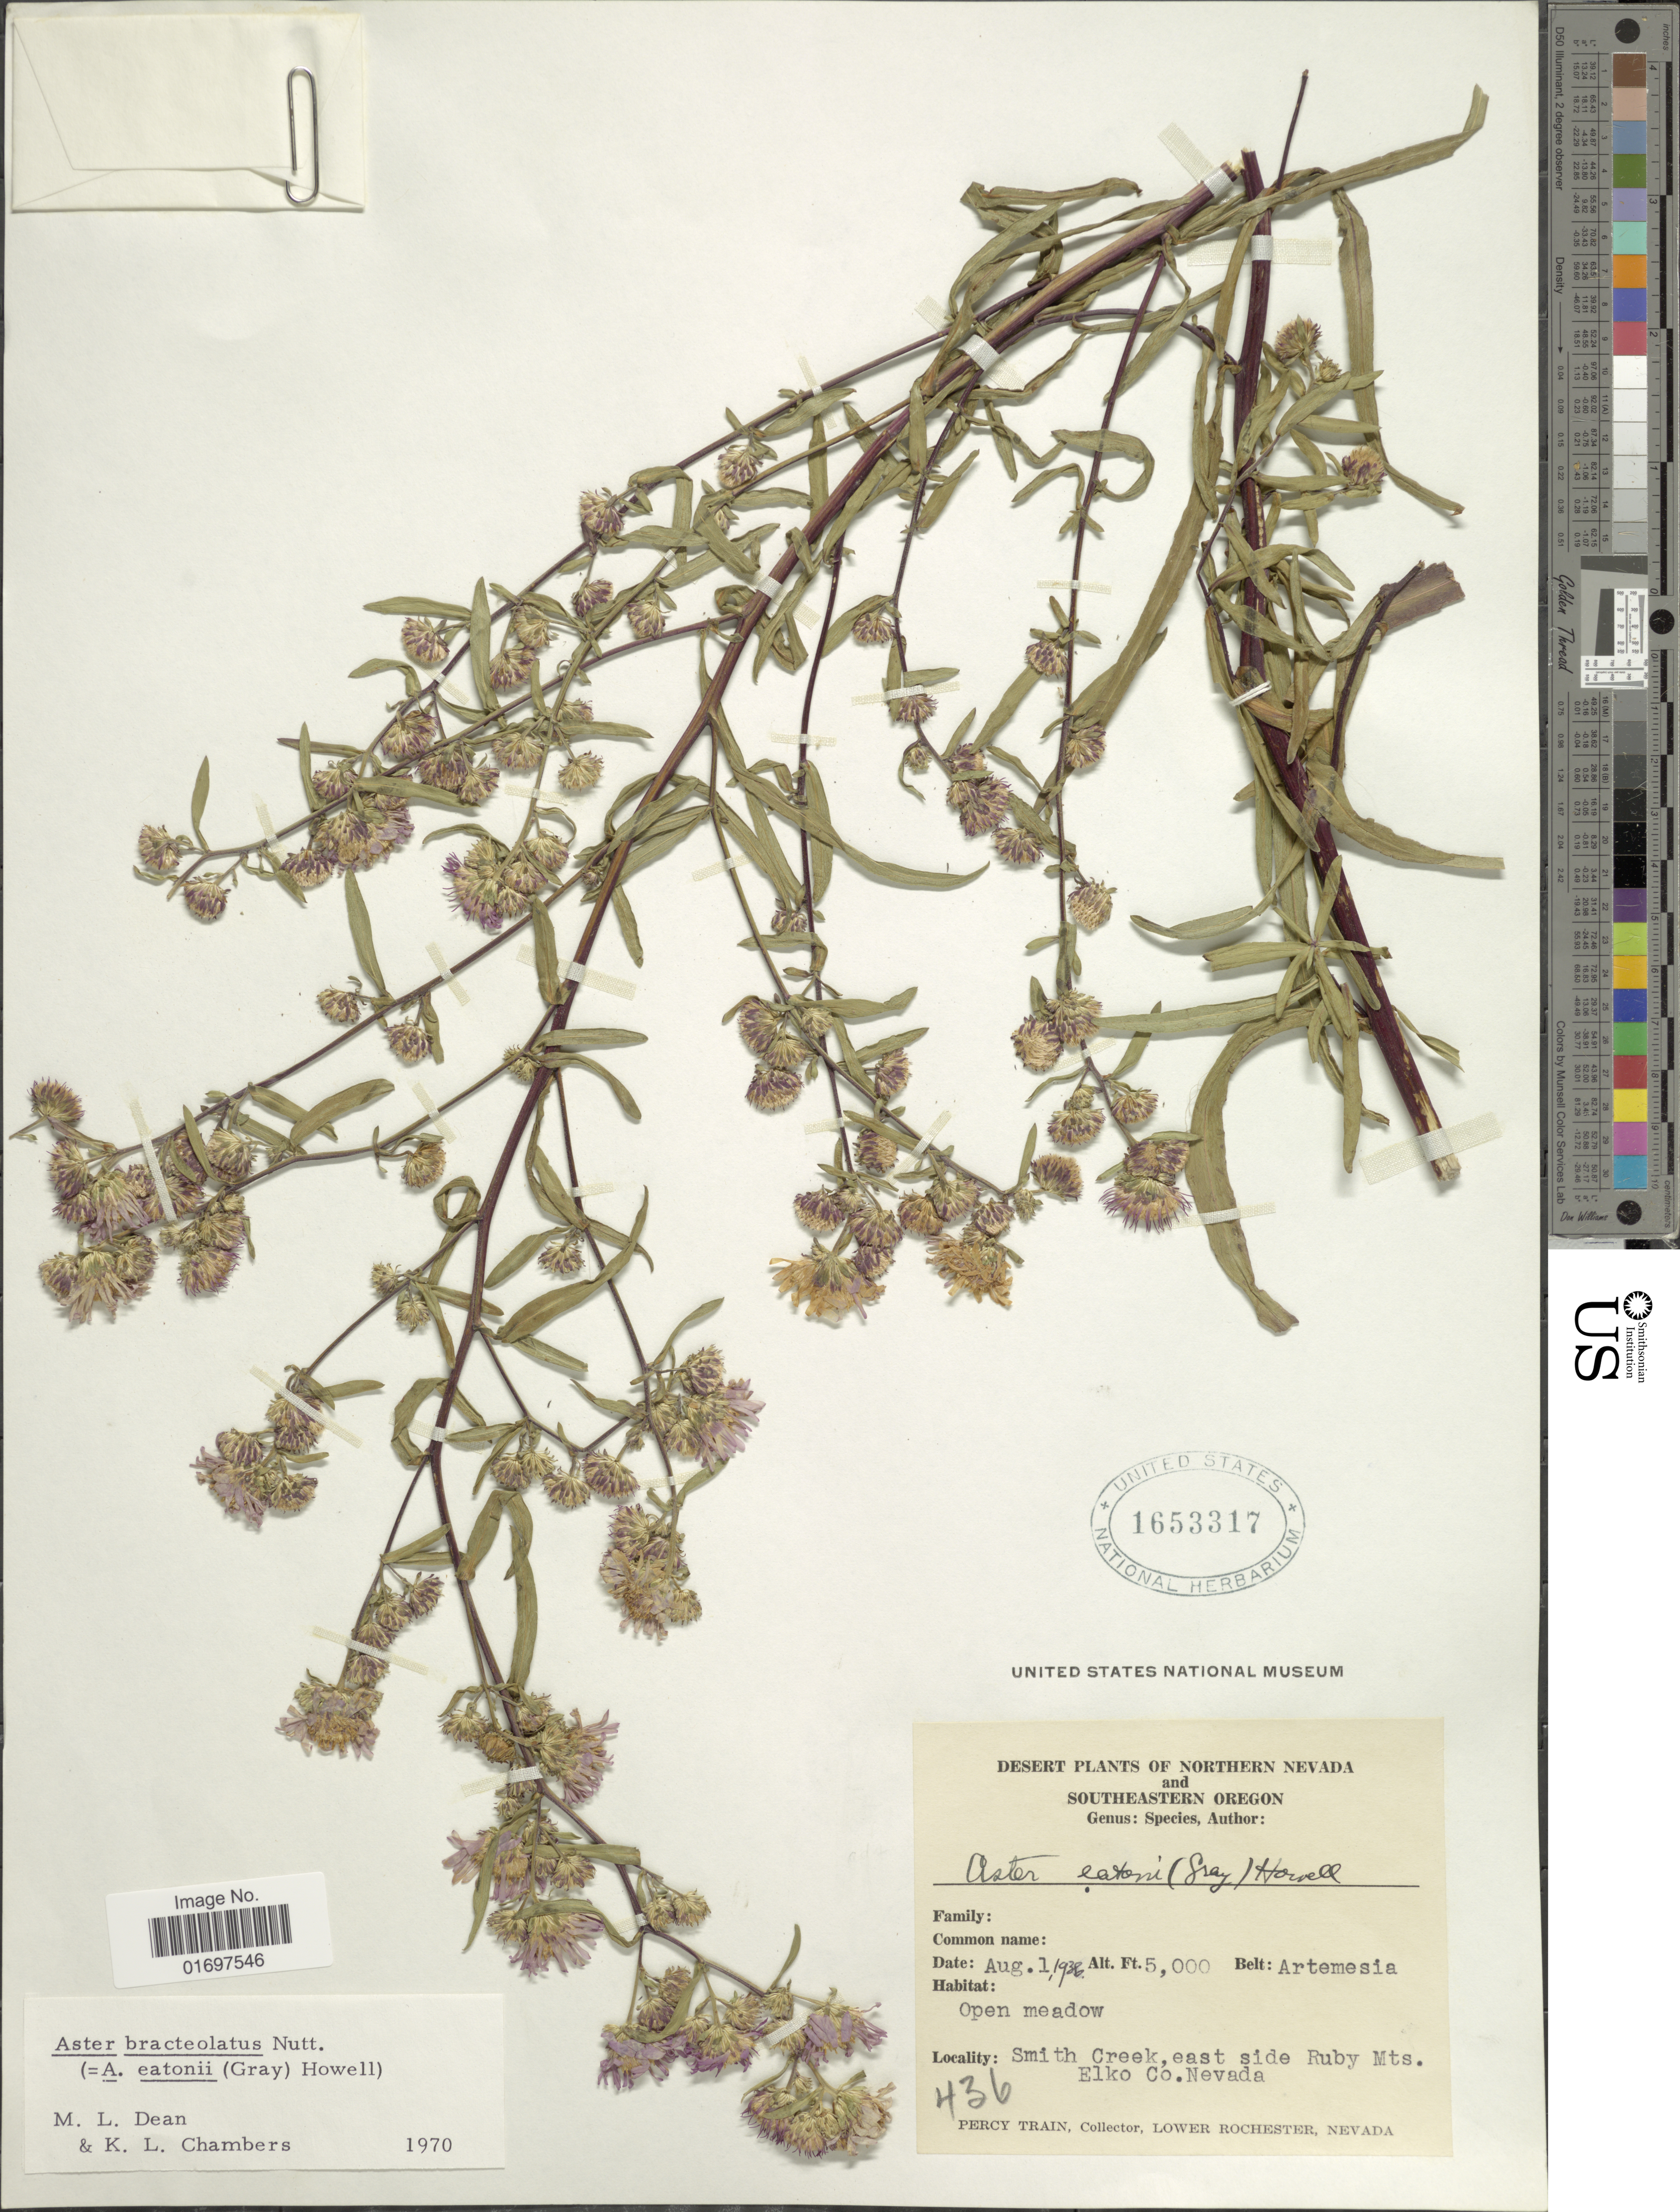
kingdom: Plantae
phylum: Tracheophyta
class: Magnoliopsida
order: Asterales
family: Asteraceae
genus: Symphyotrichum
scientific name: Symphyotrichum bracteolatum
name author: (Nutt.) G.L. Nesom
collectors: P. Train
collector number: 436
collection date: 1936-08-01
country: United States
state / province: Nevada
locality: Northern Nevada, Smith Creek, east side Ruby Mts, Elko Co, Nevada.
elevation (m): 1524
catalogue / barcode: US 1653317